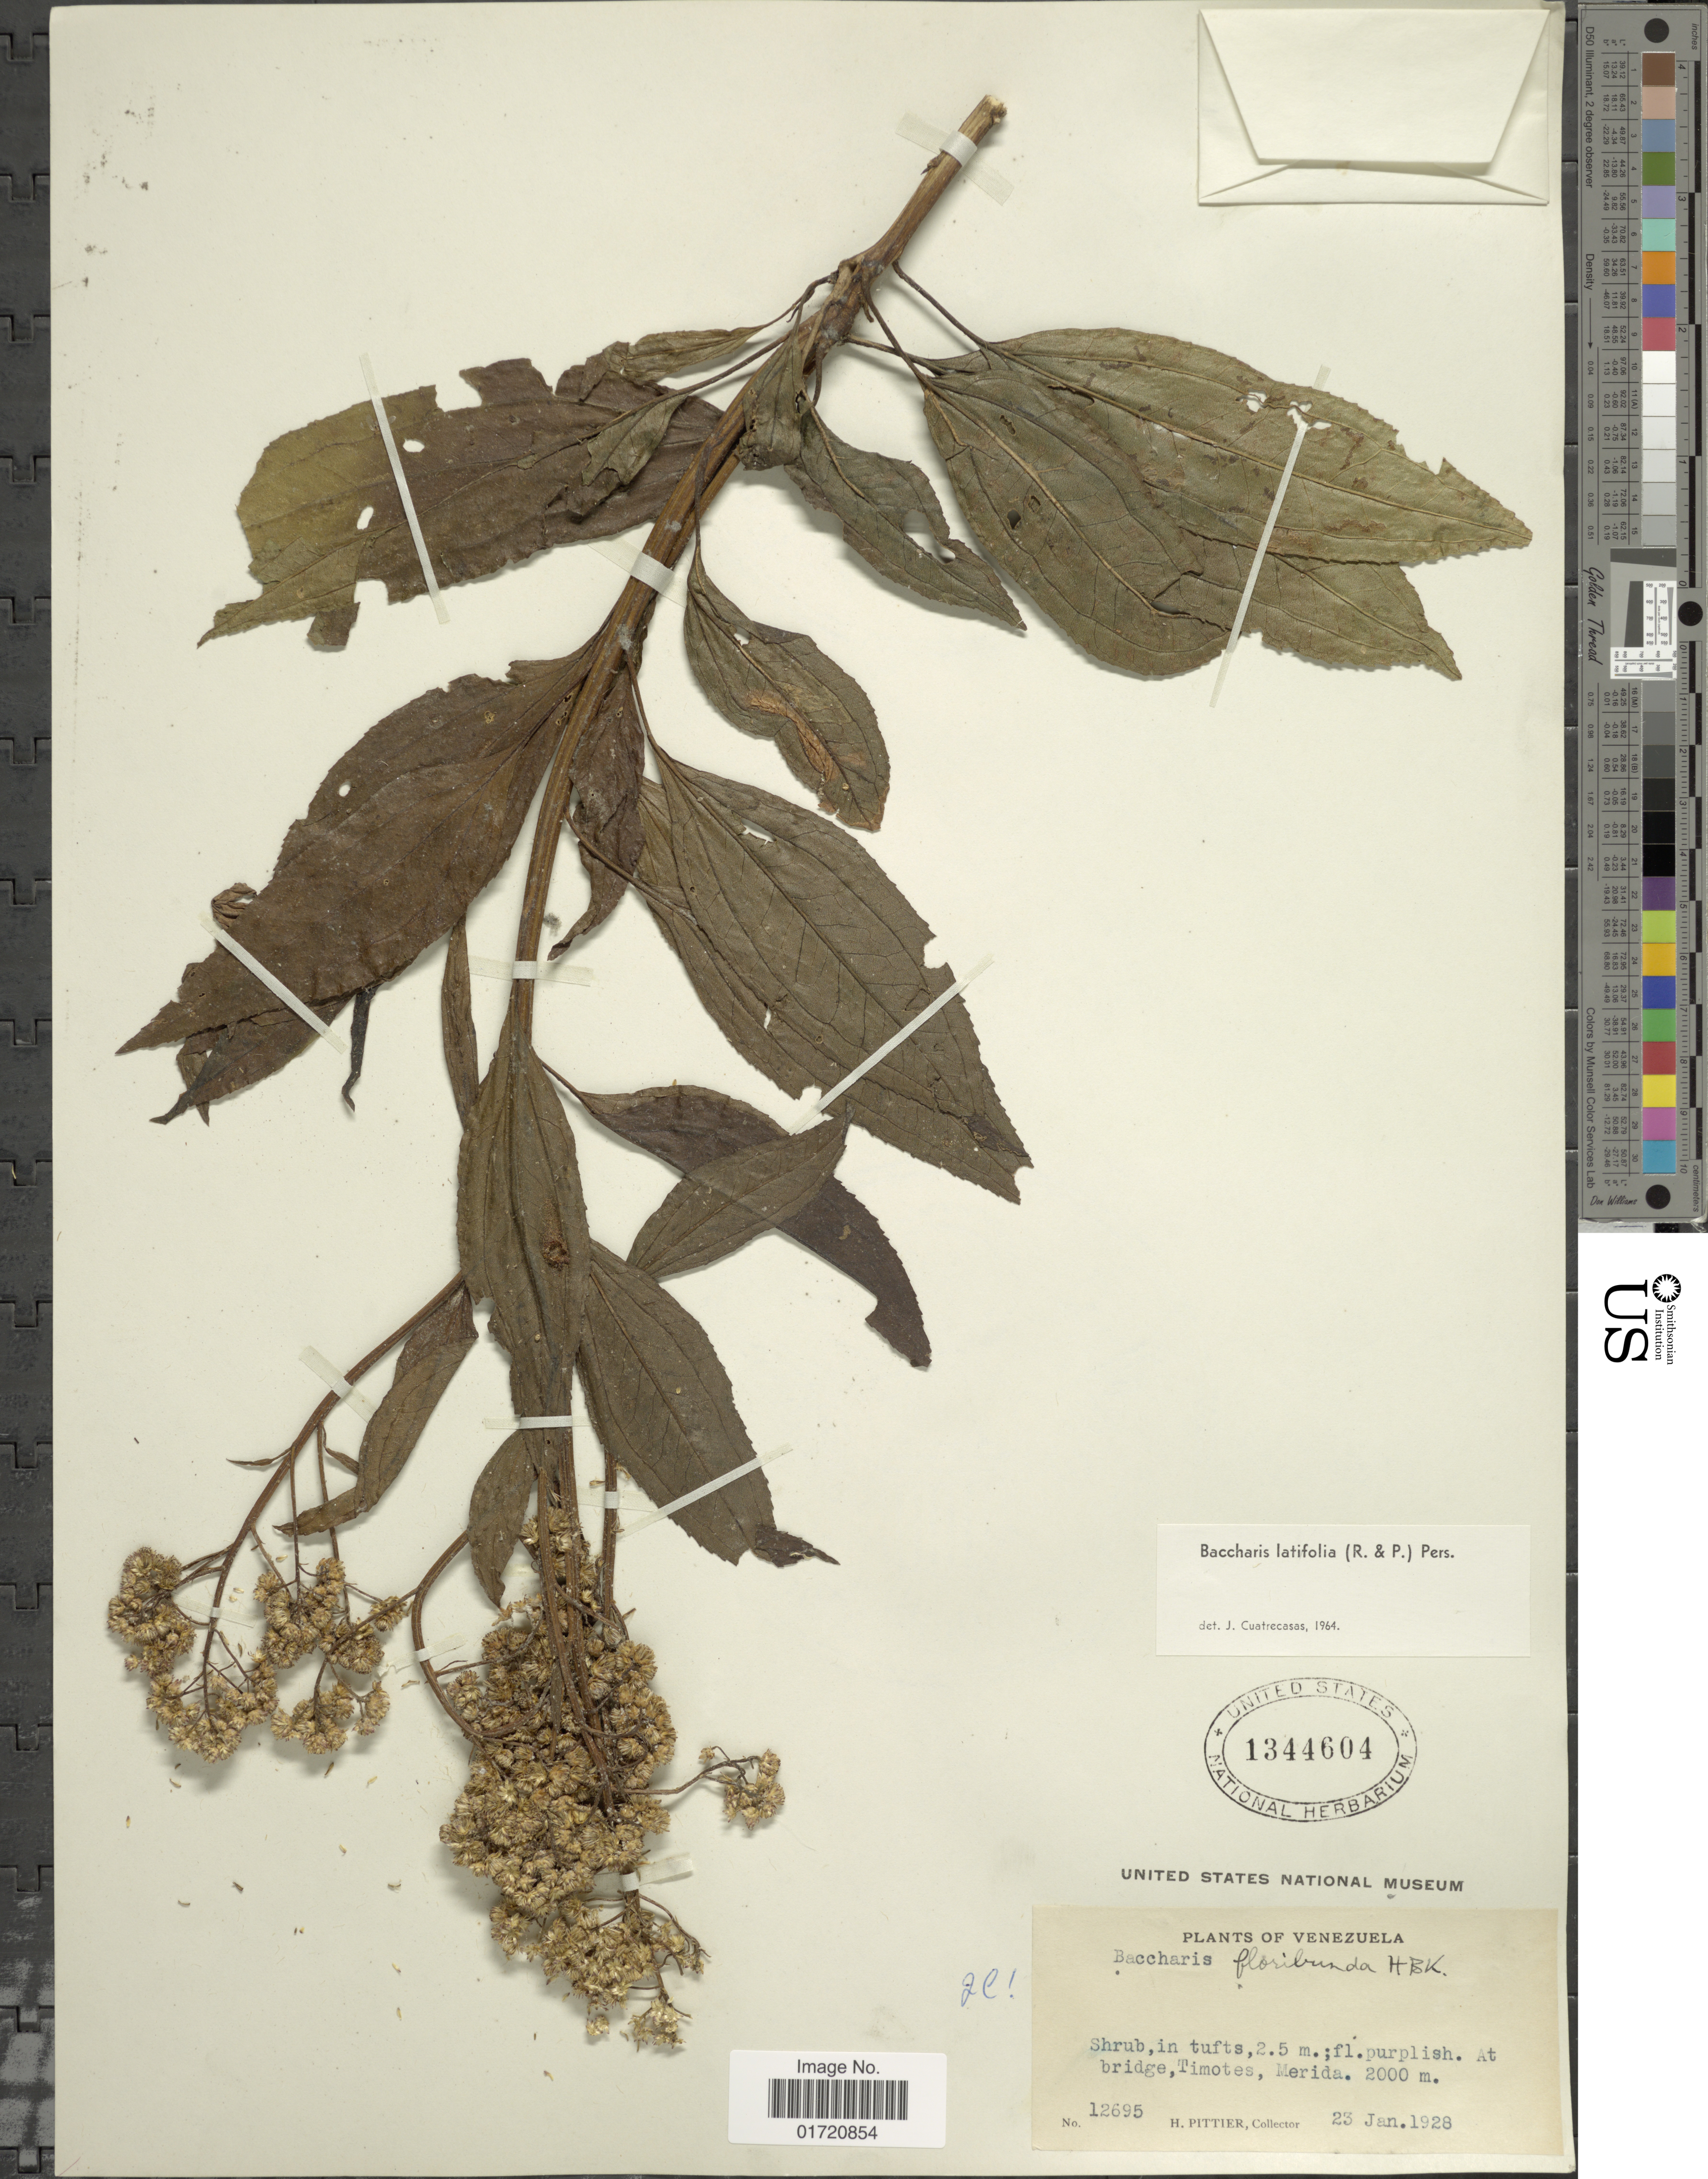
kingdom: Plantae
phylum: Tracheophyta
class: Magnoliopsida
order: Asterales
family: Asteraceae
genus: Baccharis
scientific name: Baccharis latifolia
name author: (Ruiz & Pav.) Pers.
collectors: H. F. Pittier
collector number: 12695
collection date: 1928-01-23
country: Venezuela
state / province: Mérida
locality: Timotes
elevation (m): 2000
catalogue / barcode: US 1344604